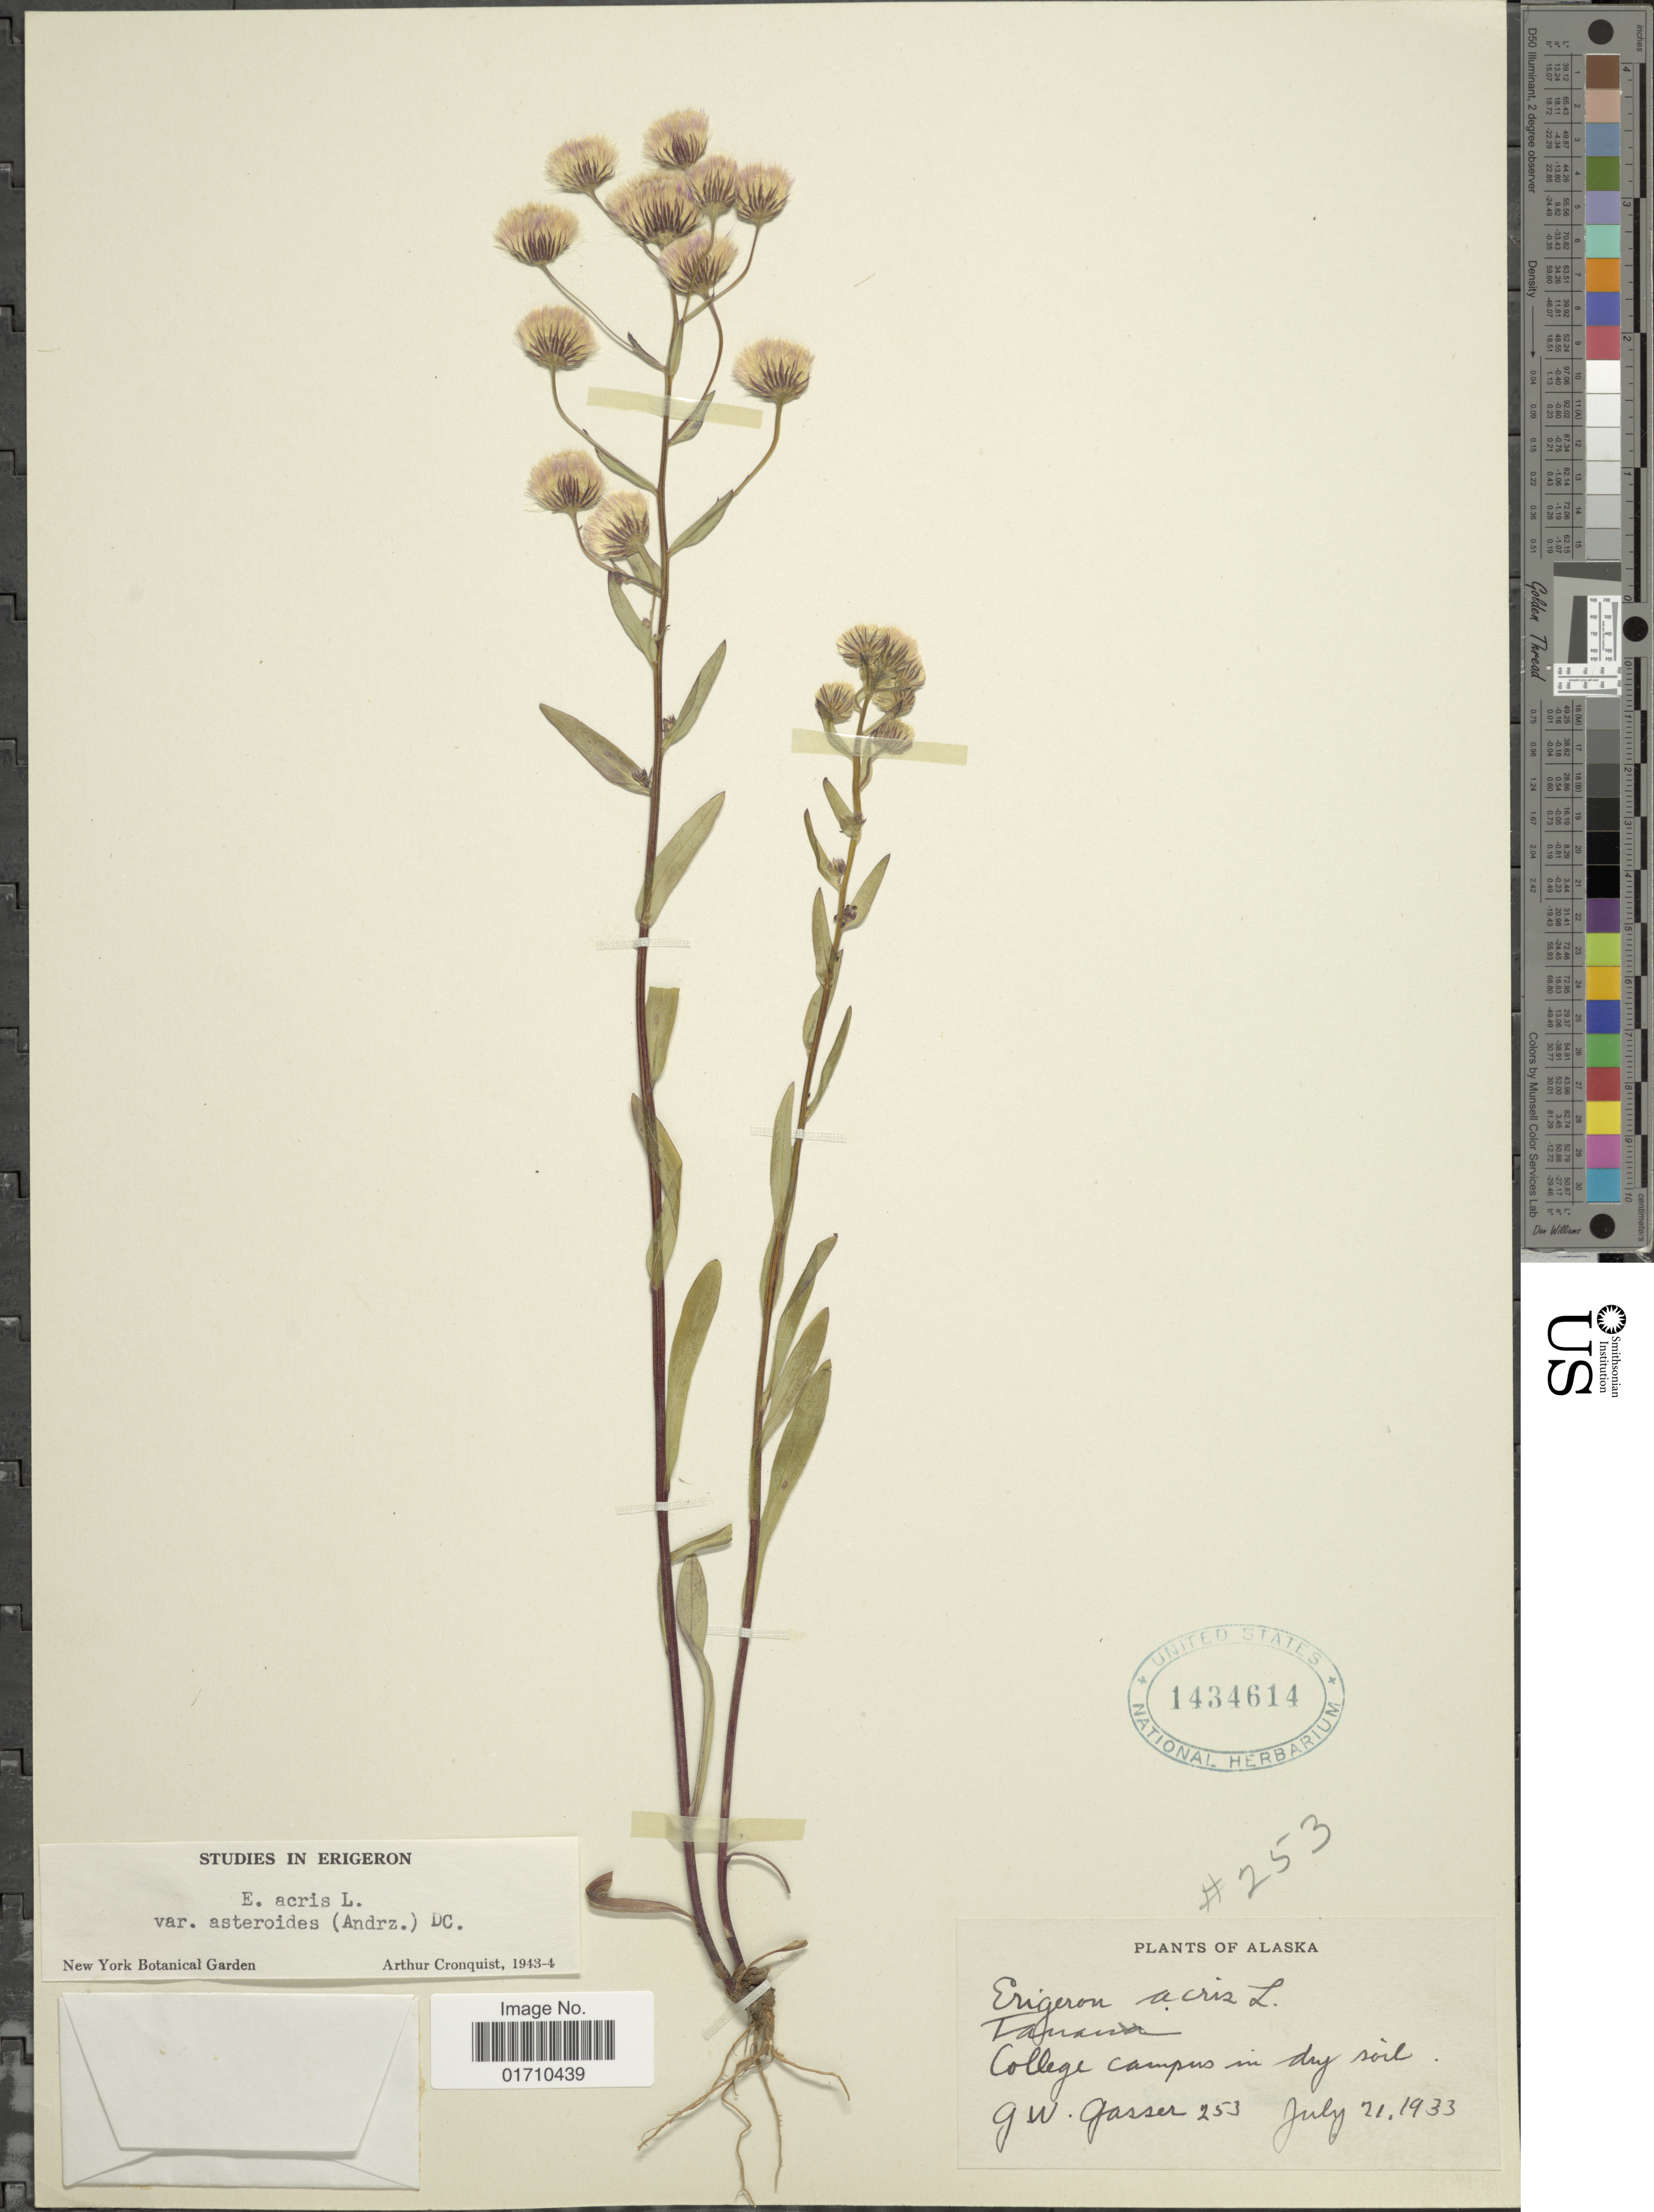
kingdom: Plantae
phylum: Tracheophyta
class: Magnoliopsida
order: Asterales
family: Asteraceae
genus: Erigeron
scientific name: Erigeron acris var. asteroides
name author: (Andrz.) DC.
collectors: G. Gasser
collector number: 253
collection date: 1933-07-21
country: United States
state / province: Alaska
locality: Tanan, College campus in dry soil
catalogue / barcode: US 1434614